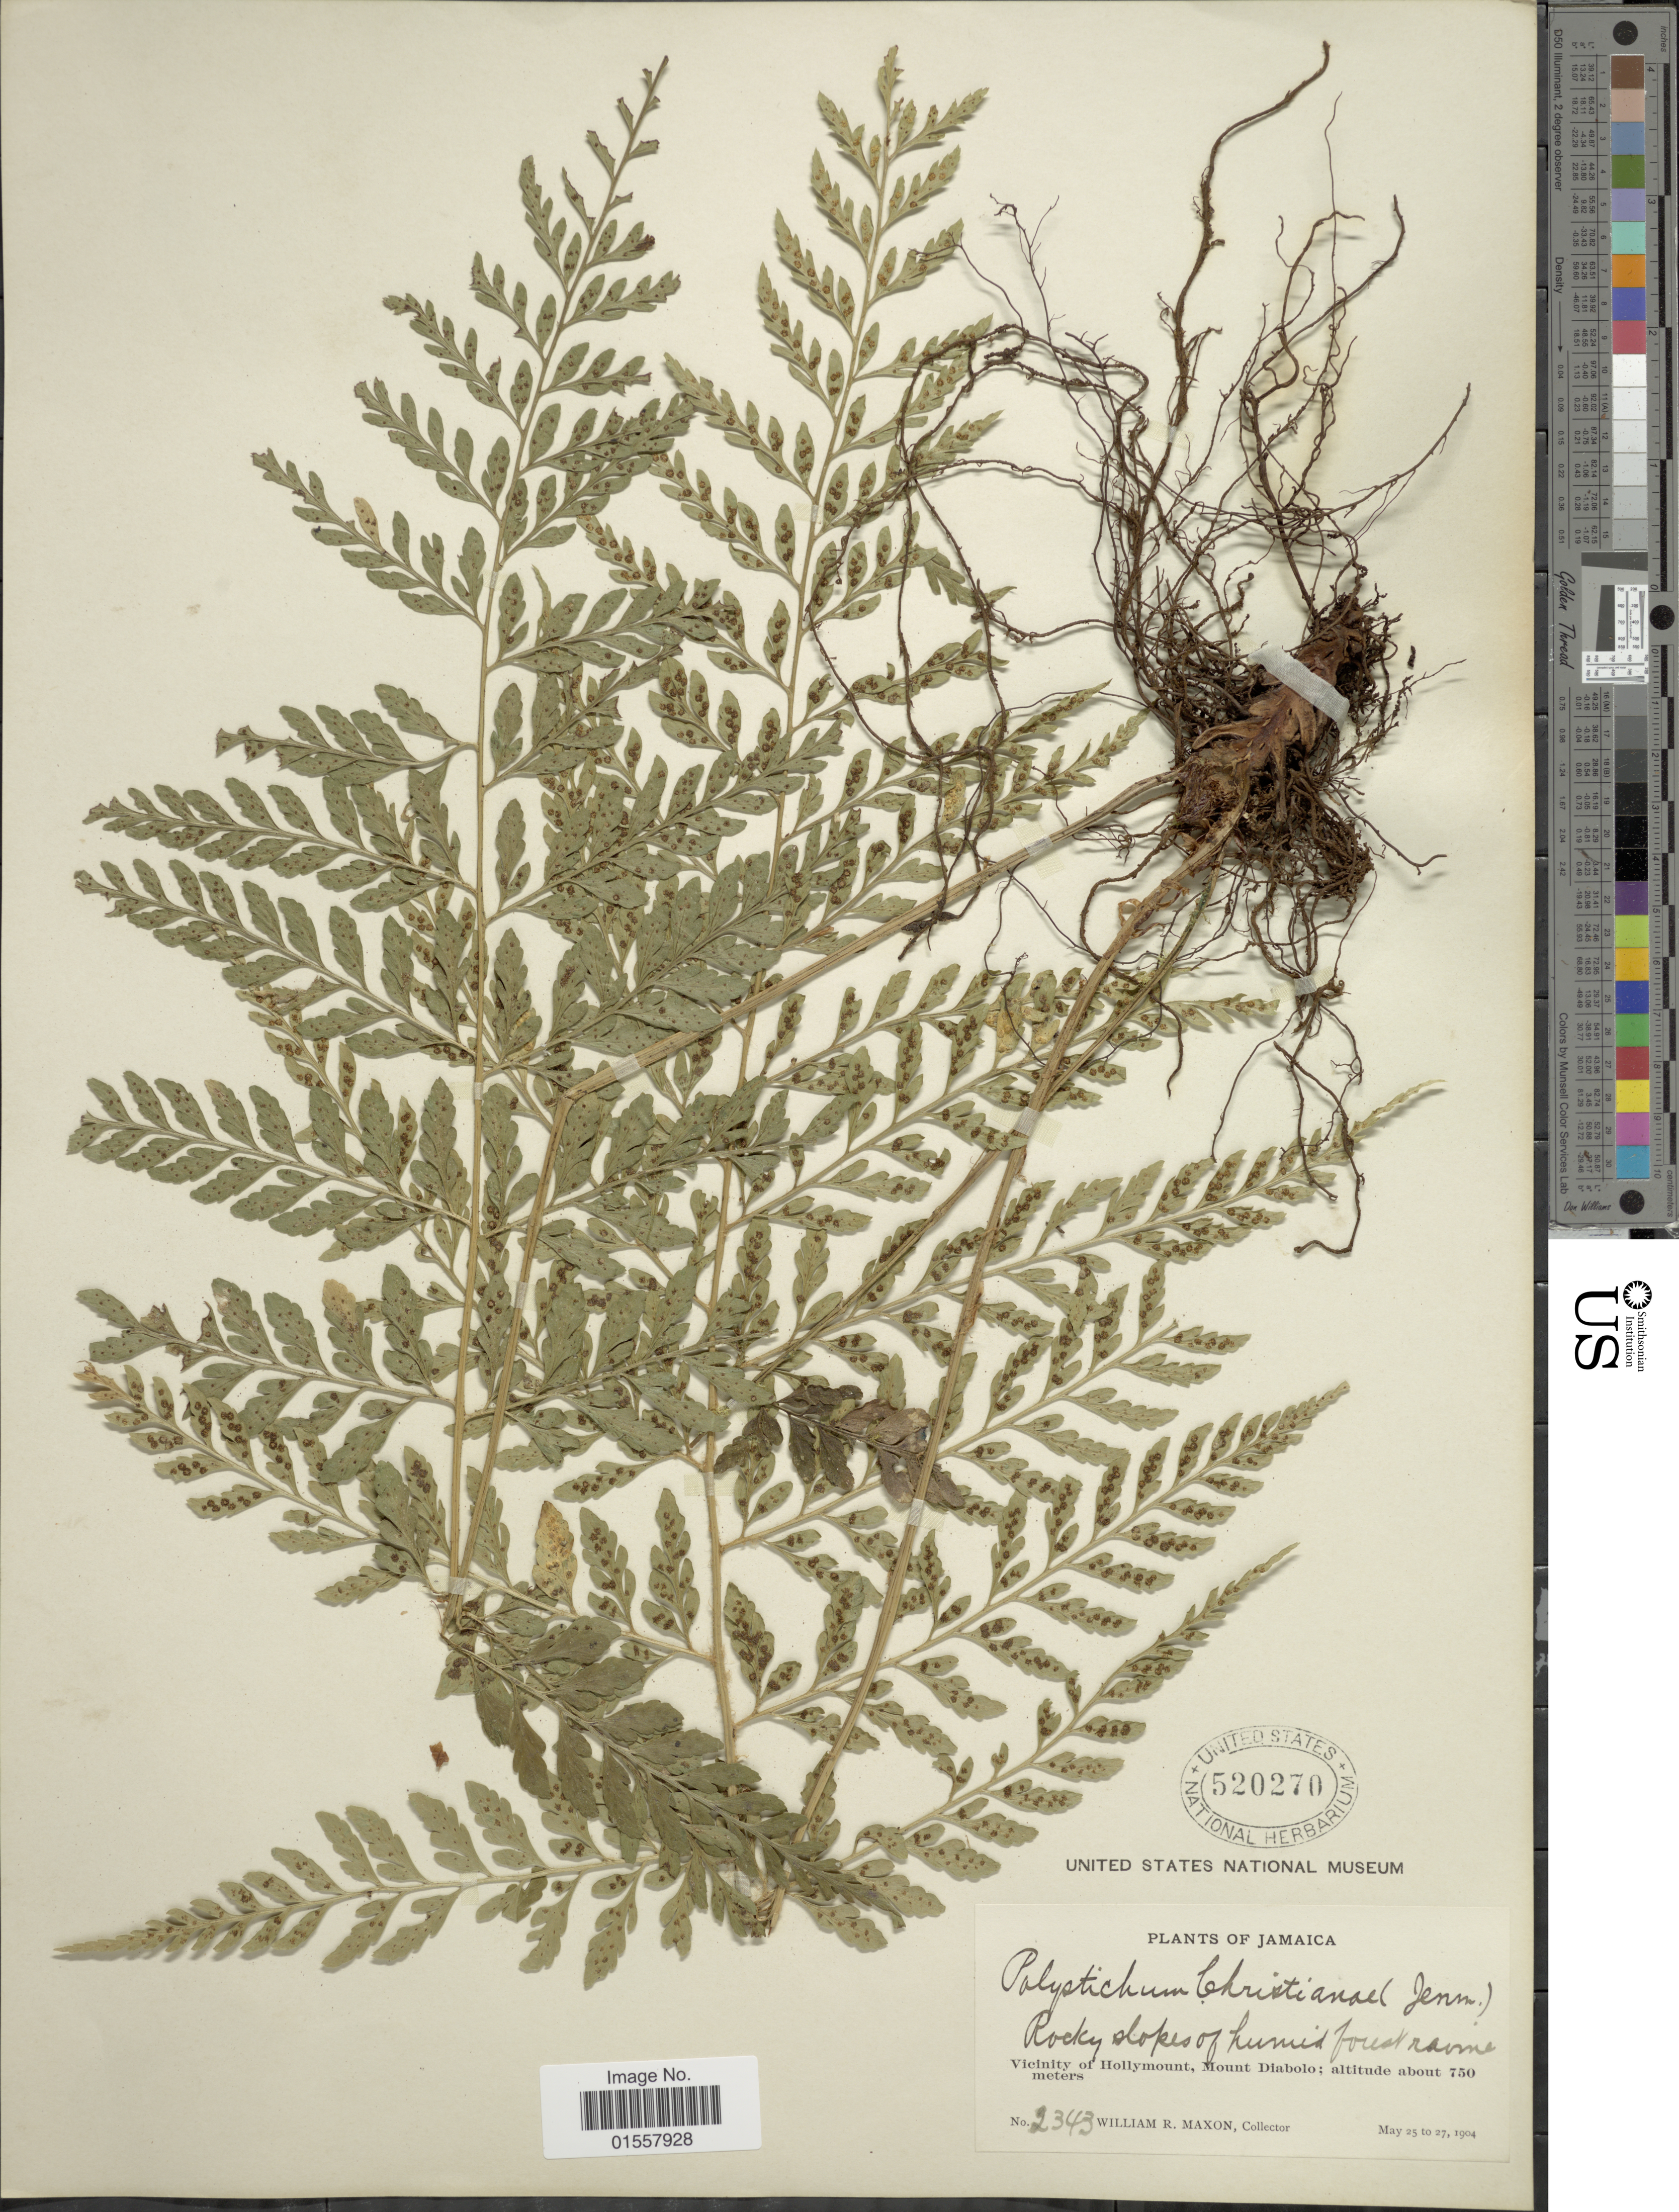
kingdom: Plantae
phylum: Tracheophyta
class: Polypodiopsida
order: Polypodiales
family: Dryopteridaceae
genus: Polystichum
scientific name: Polystichum christianae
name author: (Jenman) Underw. & Maxon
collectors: W. R. Maxon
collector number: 2343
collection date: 1904-05-25/1904-05-27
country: Jamaica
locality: Vicinity of Hollymount, Mount Diablo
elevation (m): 750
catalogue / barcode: US 520270